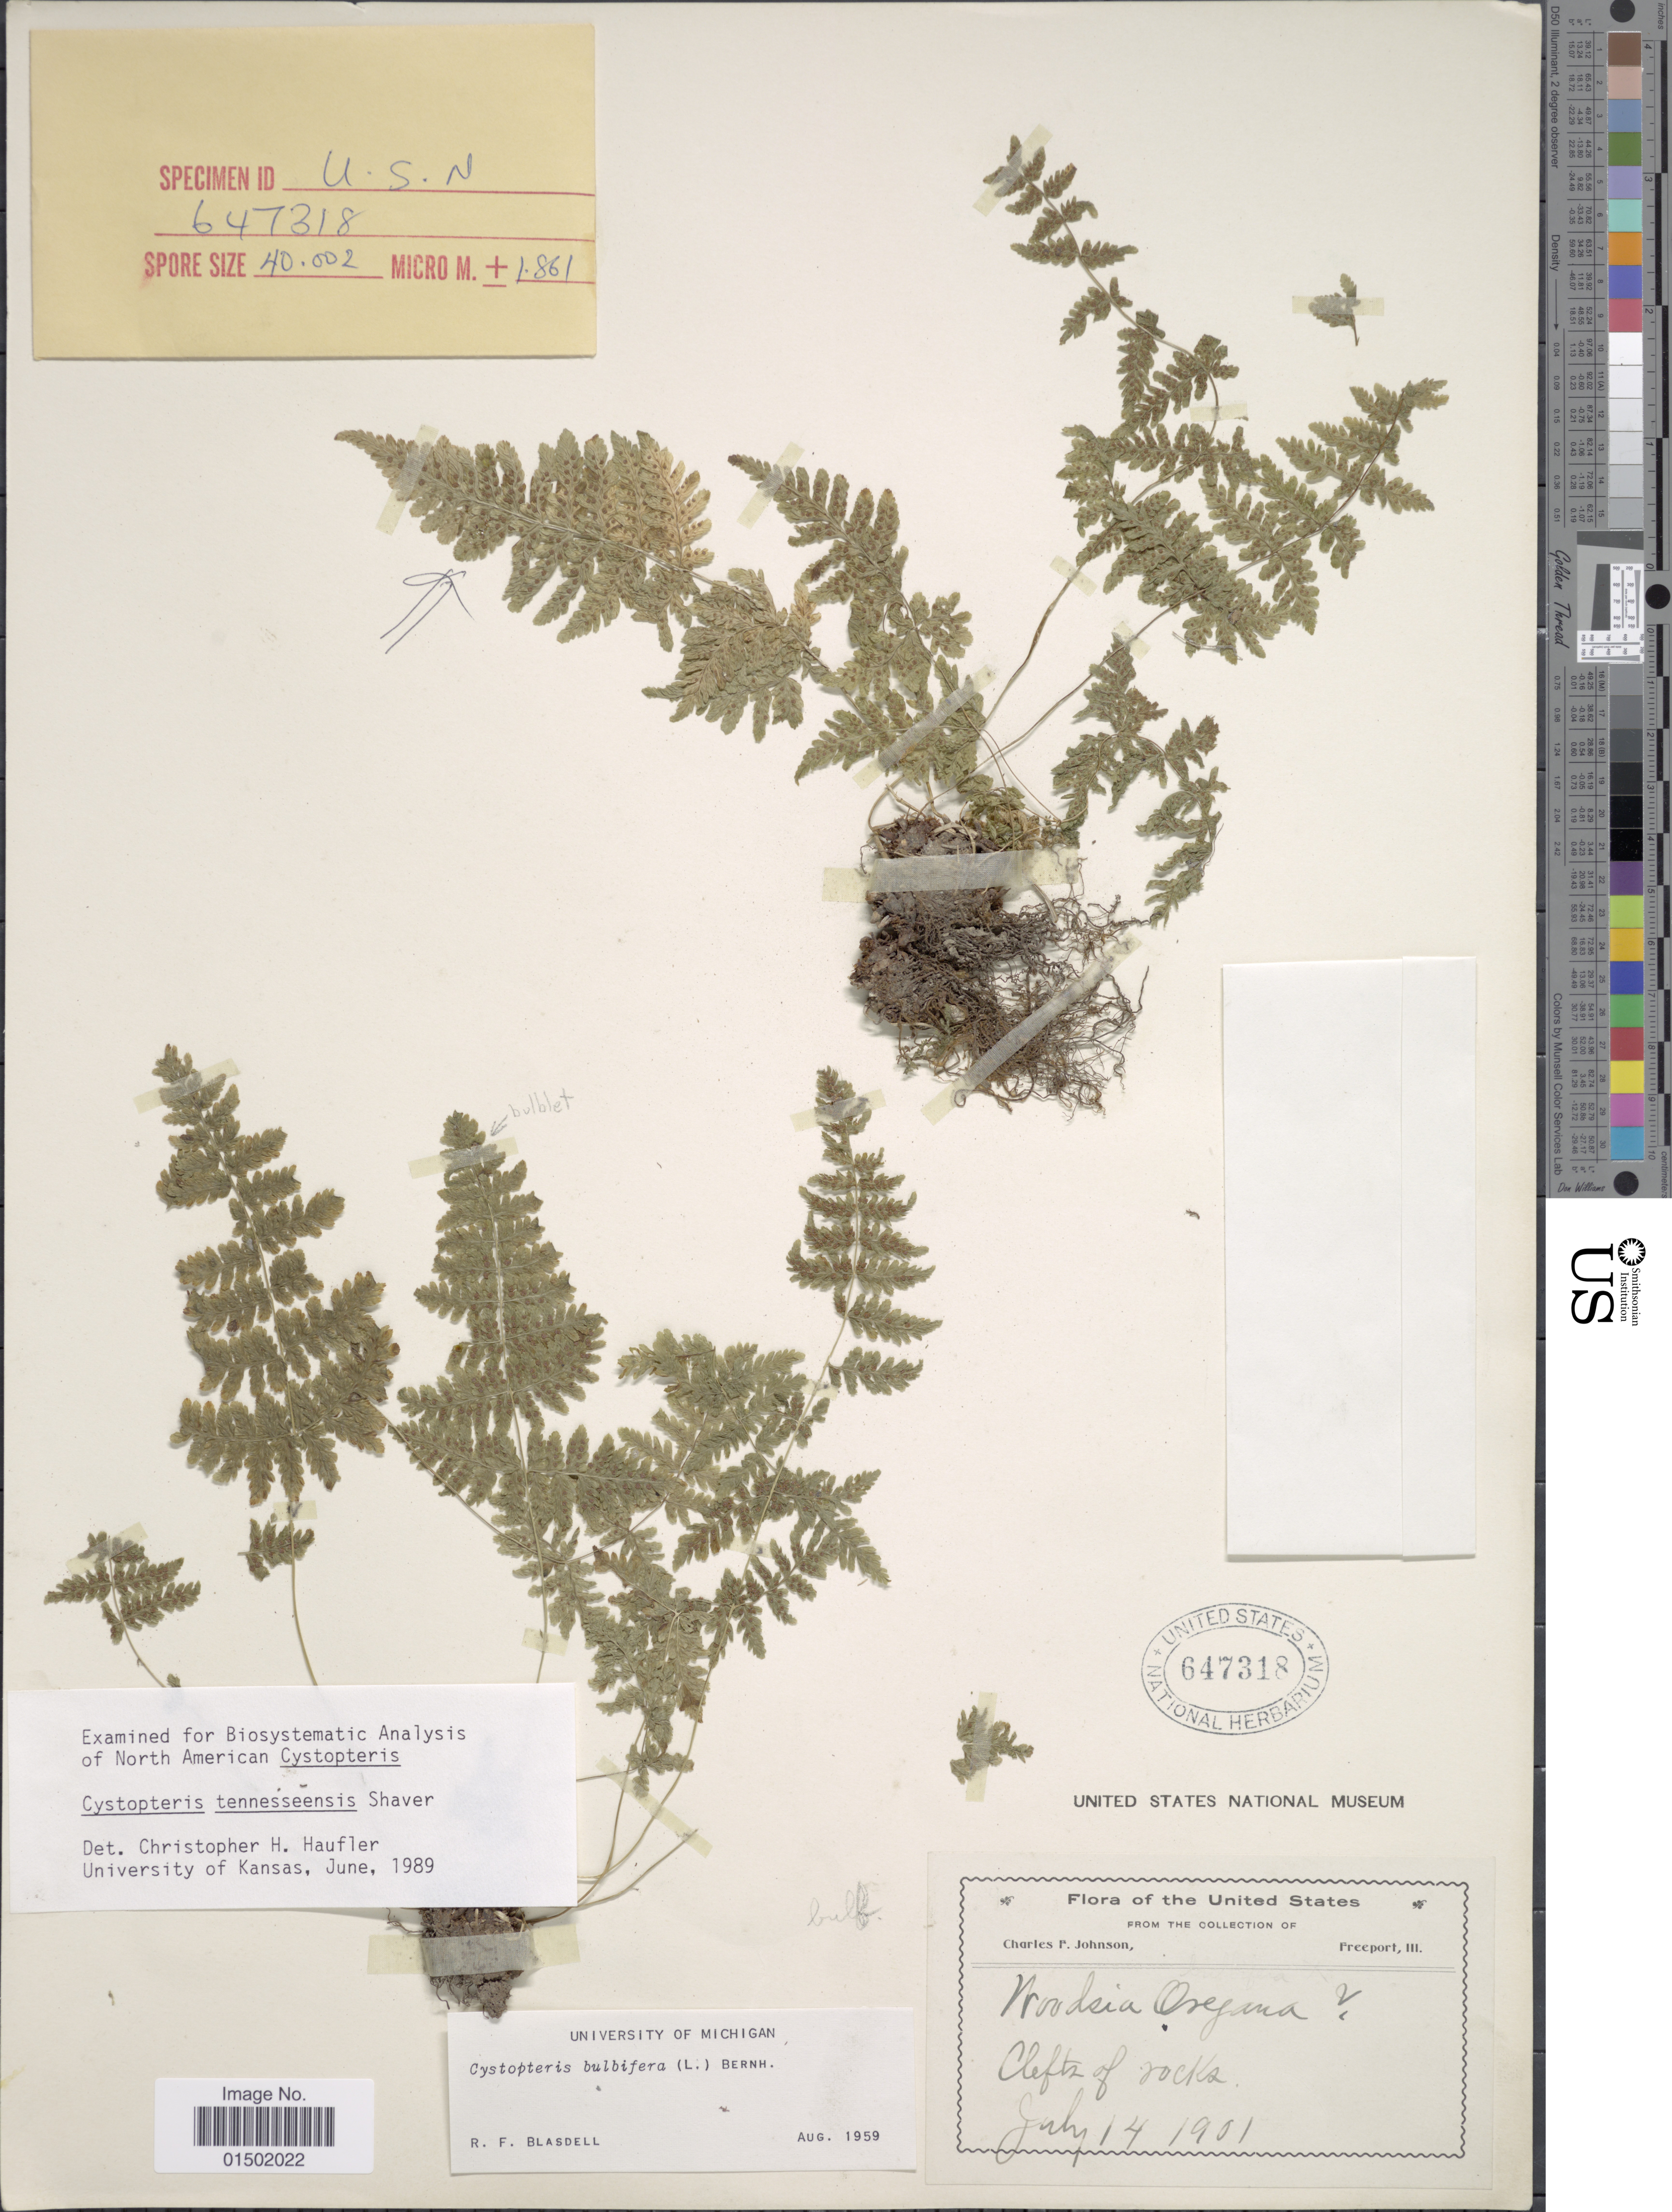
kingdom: Plantae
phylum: Tracheophyta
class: Polypodiopsida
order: Polypodiales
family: Cystopteridaceae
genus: Cystopteris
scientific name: Cystopteris tennesseensis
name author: Shaver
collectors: C. F. Johnson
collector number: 3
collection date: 1901-07-14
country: United States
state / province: Illinois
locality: Freeport, Clefts of rocks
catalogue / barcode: US 647318